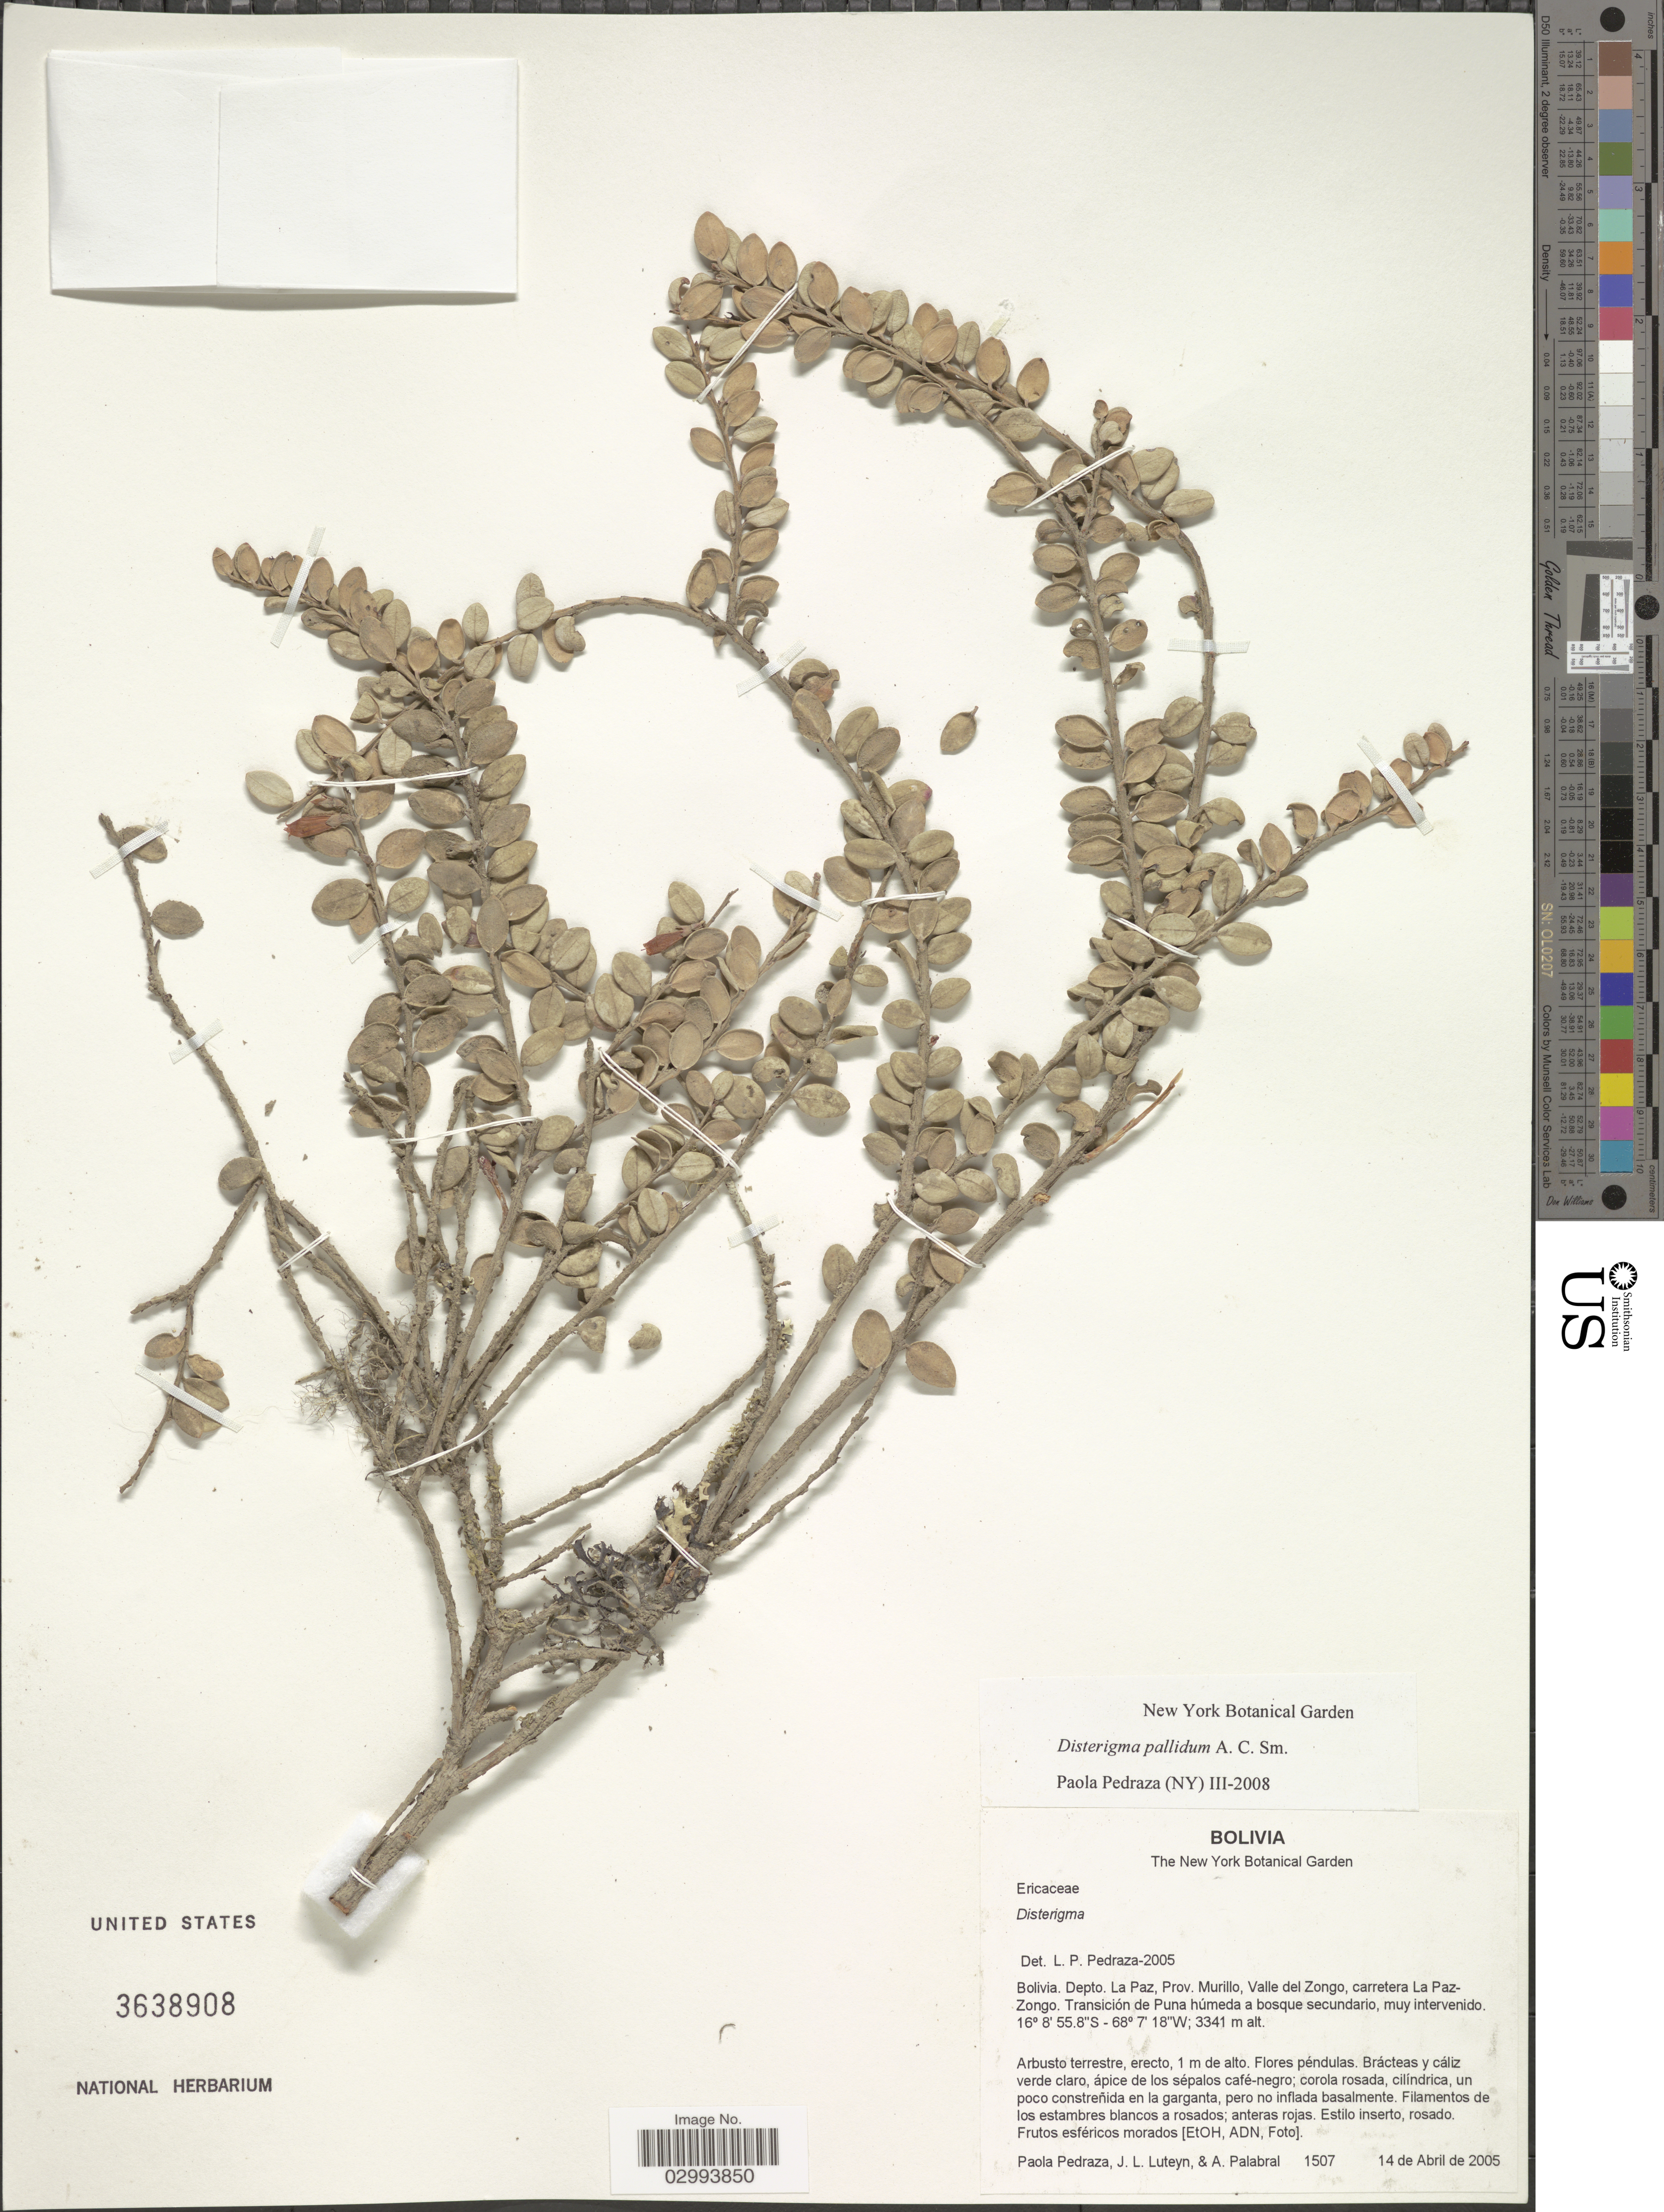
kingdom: Plantae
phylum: Tracheophyta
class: Magnoliopsida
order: Ericales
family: Ericaceae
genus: Disterigma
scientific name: Disterigma pallidum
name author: A.C. Sm.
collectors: P. Pedraza, J. Luteyn & A. Palabral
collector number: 1507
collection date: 2005-04-14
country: Bolivia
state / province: La Paz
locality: Depto. La Paz, Prov. Murillo, Valle del Zongo, carretera La Paz-Zongo. Transición de Puna húmeda a bosque secundario, muy intervenido.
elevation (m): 3341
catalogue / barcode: US 3638908